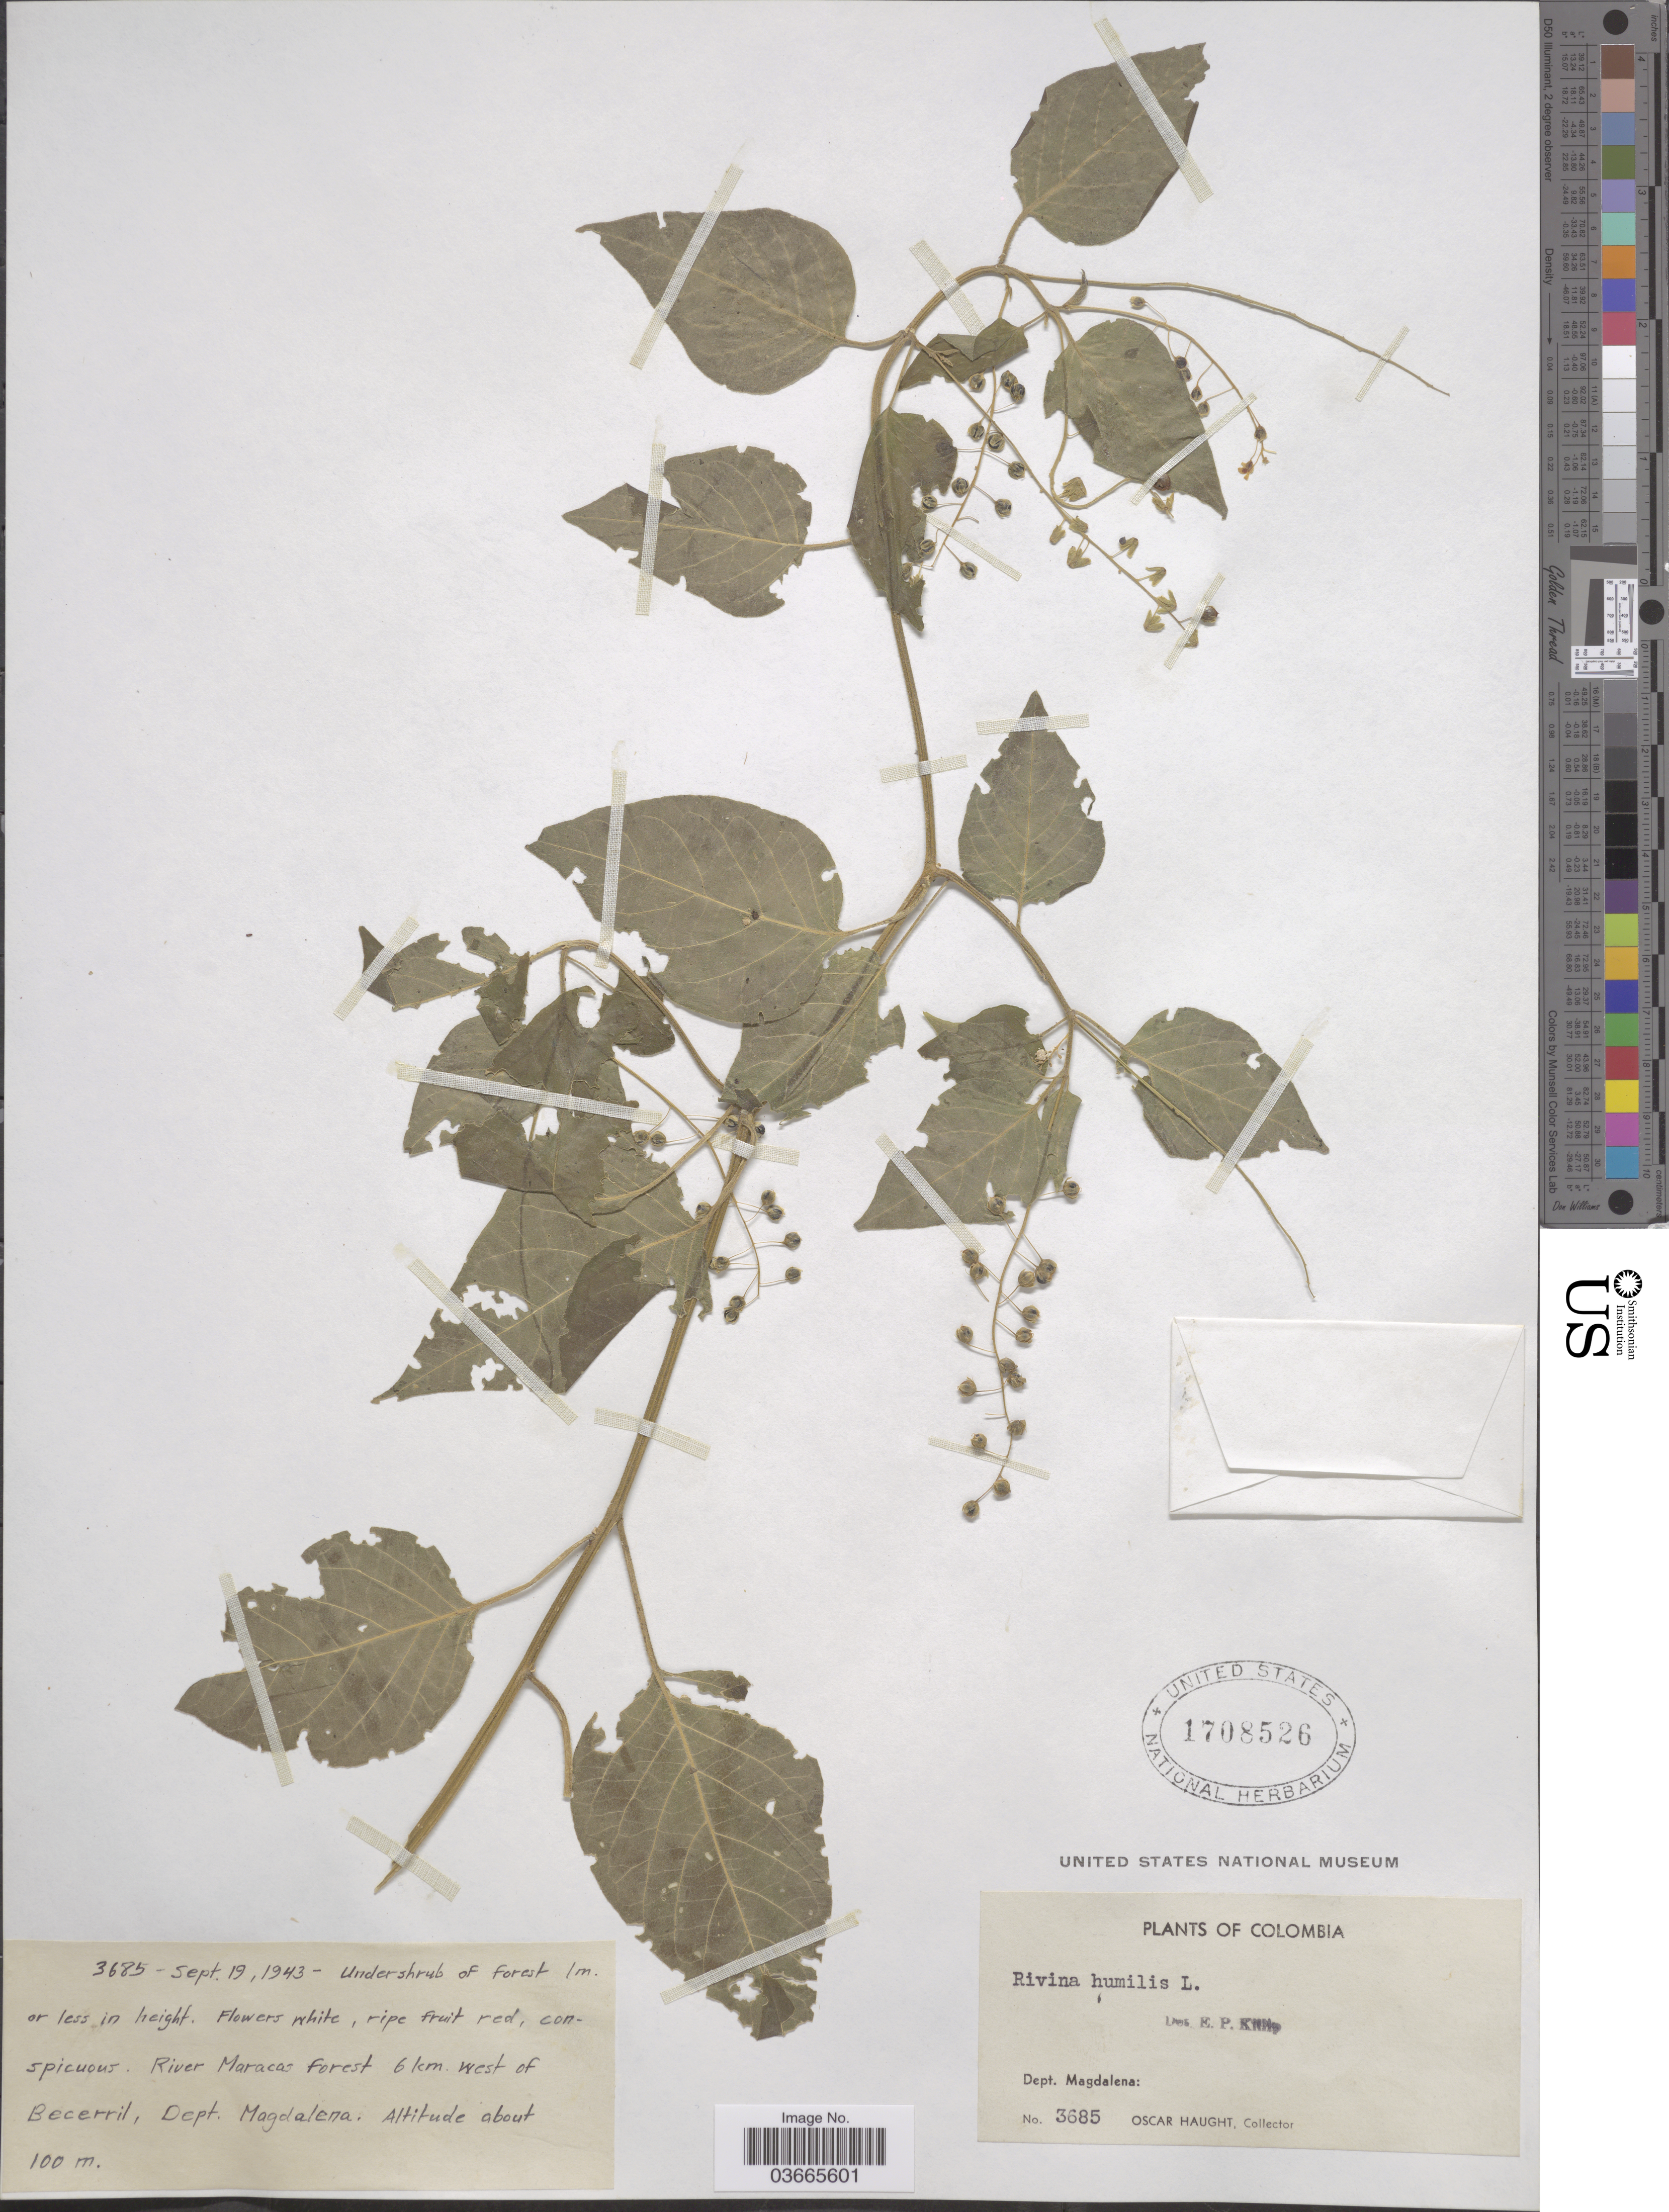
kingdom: Plantae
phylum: Tracheophyta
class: Magnoliopsida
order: Caryophyllales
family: Phytolaccaceae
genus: Rivina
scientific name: Rivina humilis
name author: L.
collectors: O. Haught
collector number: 3685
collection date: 1943-09-19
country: Colombia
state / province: Magdalena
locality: Dept. Magdalena. River Maracas forest 6 km. west of Becerril.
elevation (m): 100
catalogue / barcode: US 1708526